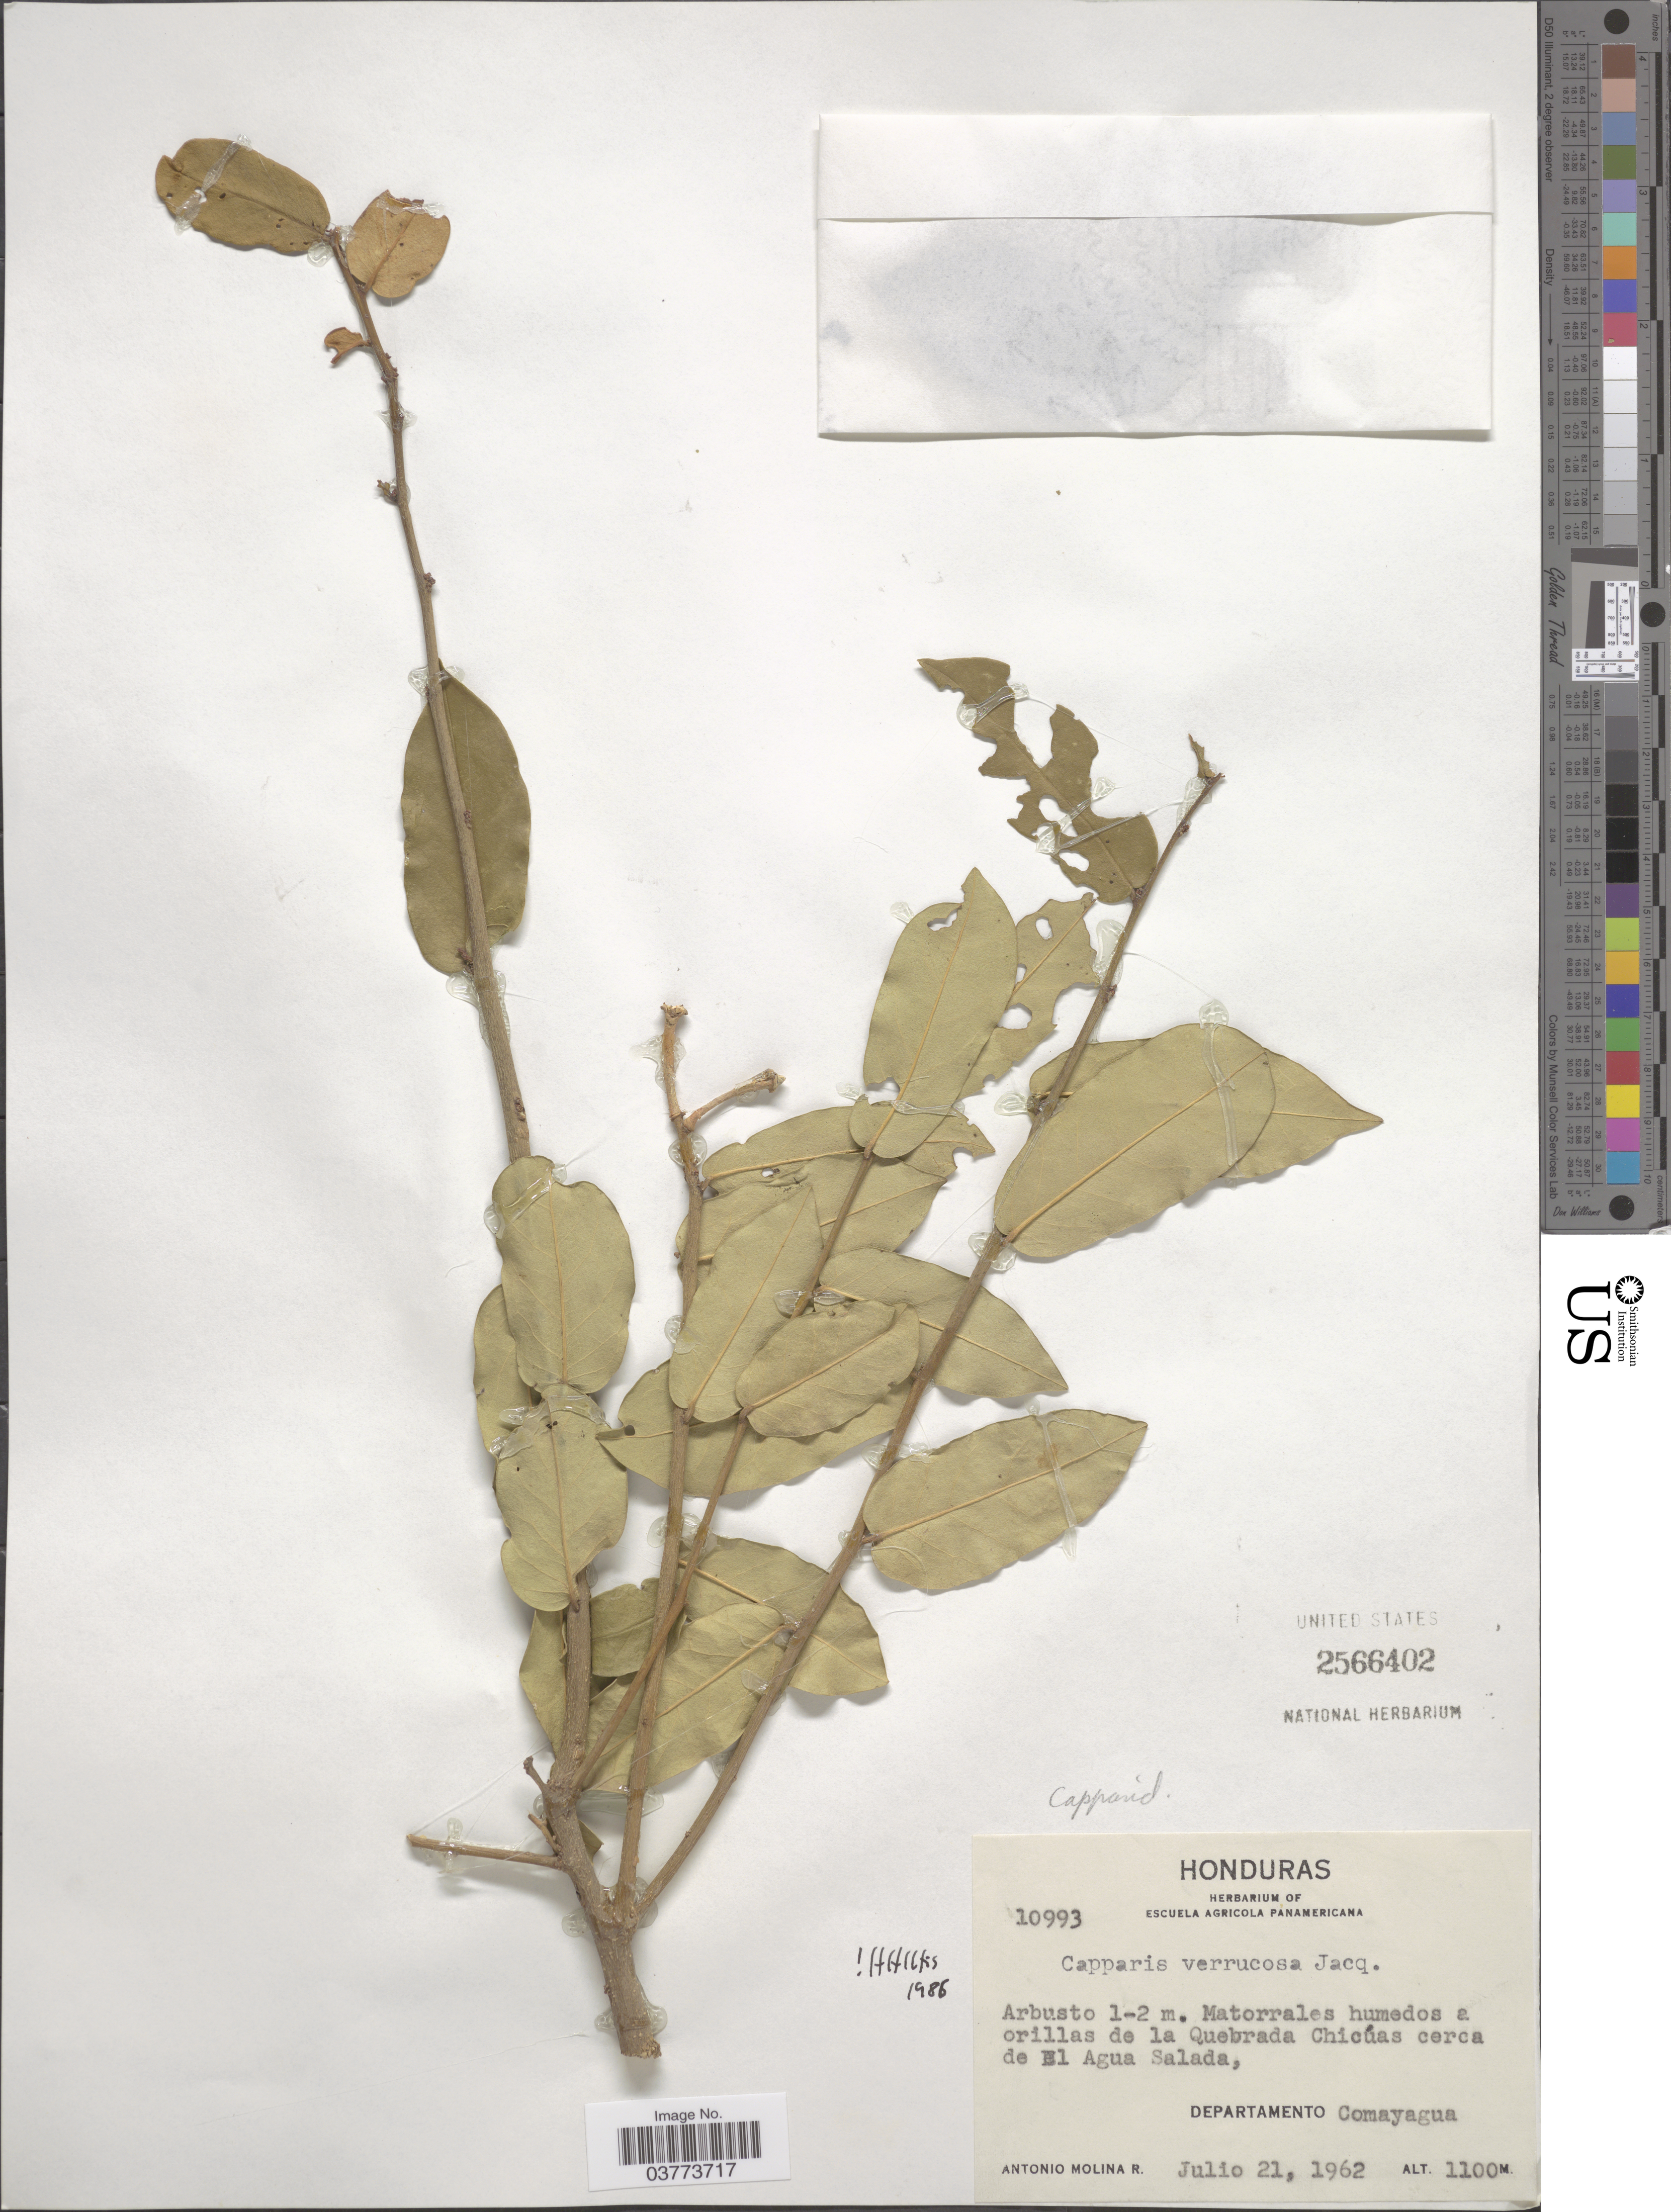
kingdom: Plantae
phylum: Tracheophyta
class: Magnoliopsida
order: Brassicales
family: Capparaceae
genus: Cynophalla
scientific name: Cynophalla verrucosa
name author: (Jacq.) J. Presl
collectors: A. Molina R.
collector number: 10993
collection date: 1962-07-21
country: Honduras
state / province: Comayagua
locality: Matorrales humedos a orillas de la Quebrada Chicúas cerca de El Agua Salada, Departamento Comayagua.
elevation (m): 1100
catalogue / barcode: US 2566402